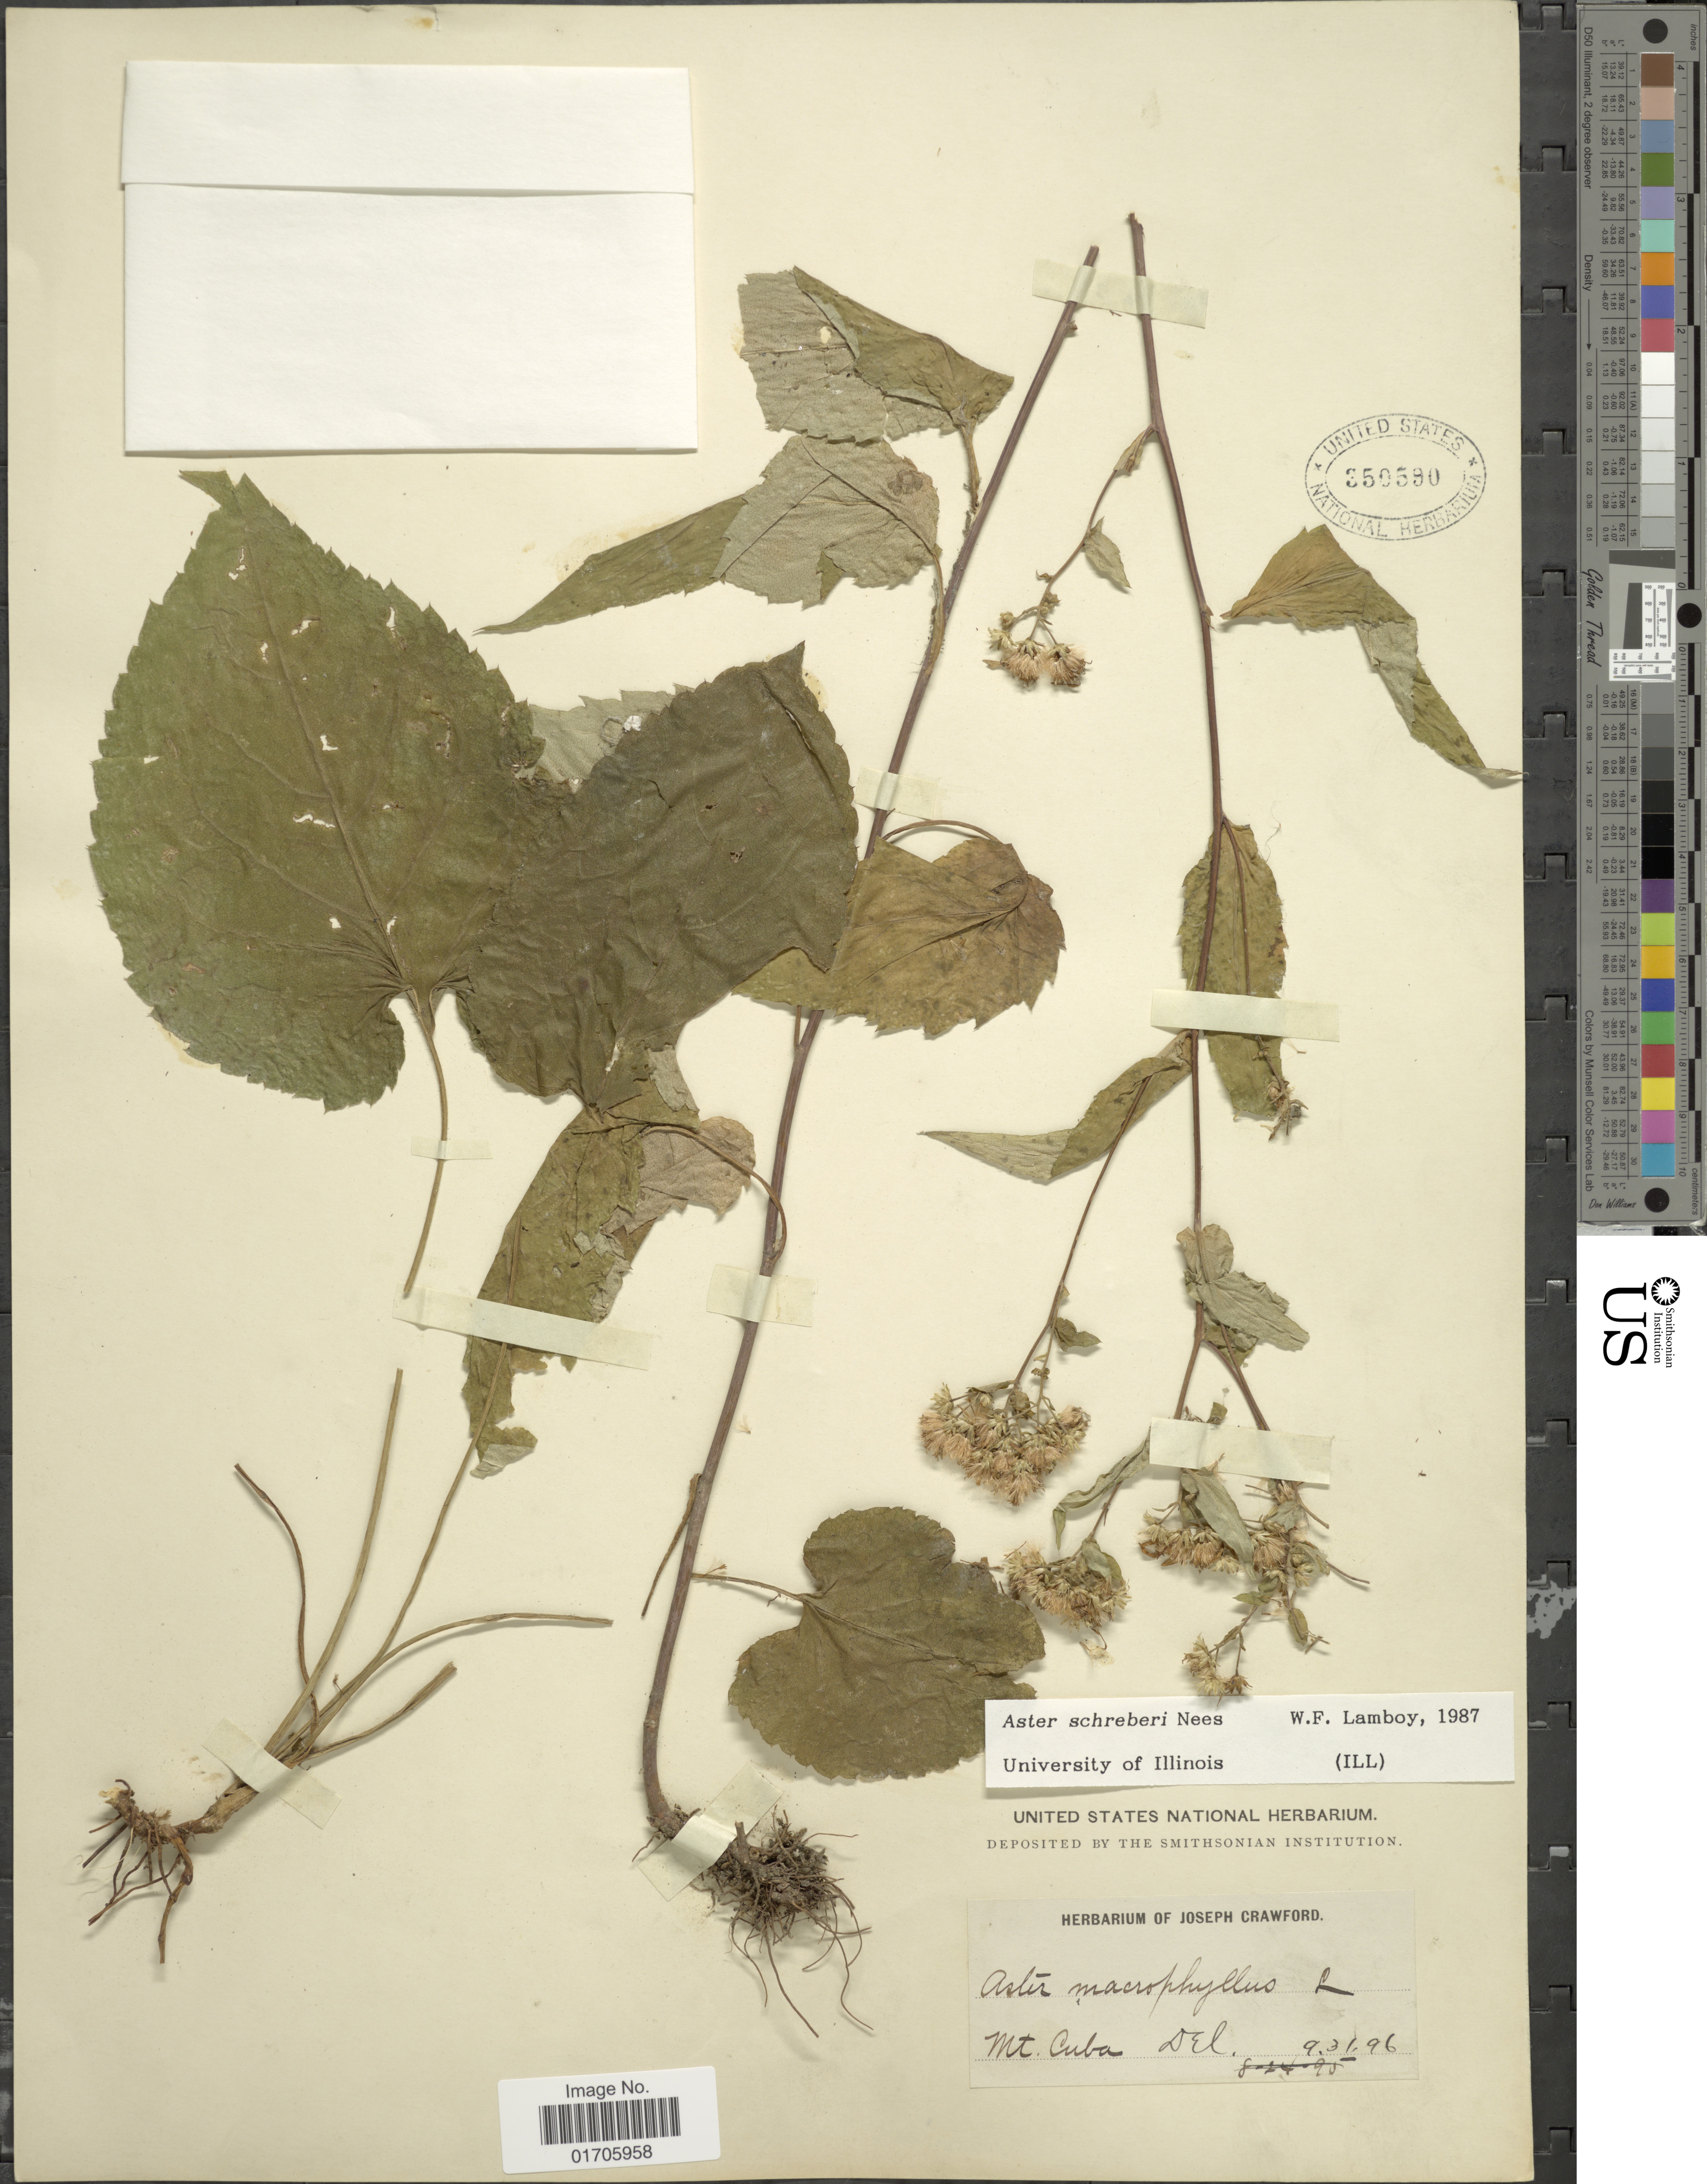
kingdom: Plantae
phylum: Tracheophyta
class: Magnoliopsida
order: Asterales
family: Asteraceae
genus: Eurybia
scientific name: Eurybia schreberi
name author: (Nees) Nees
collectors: ex herb. Joseph Crawford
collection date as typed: Transcribed d/m/y: 31/9/96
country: United States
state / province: Delaware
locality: Mt. Cuba, Del.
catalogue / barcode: US 350590